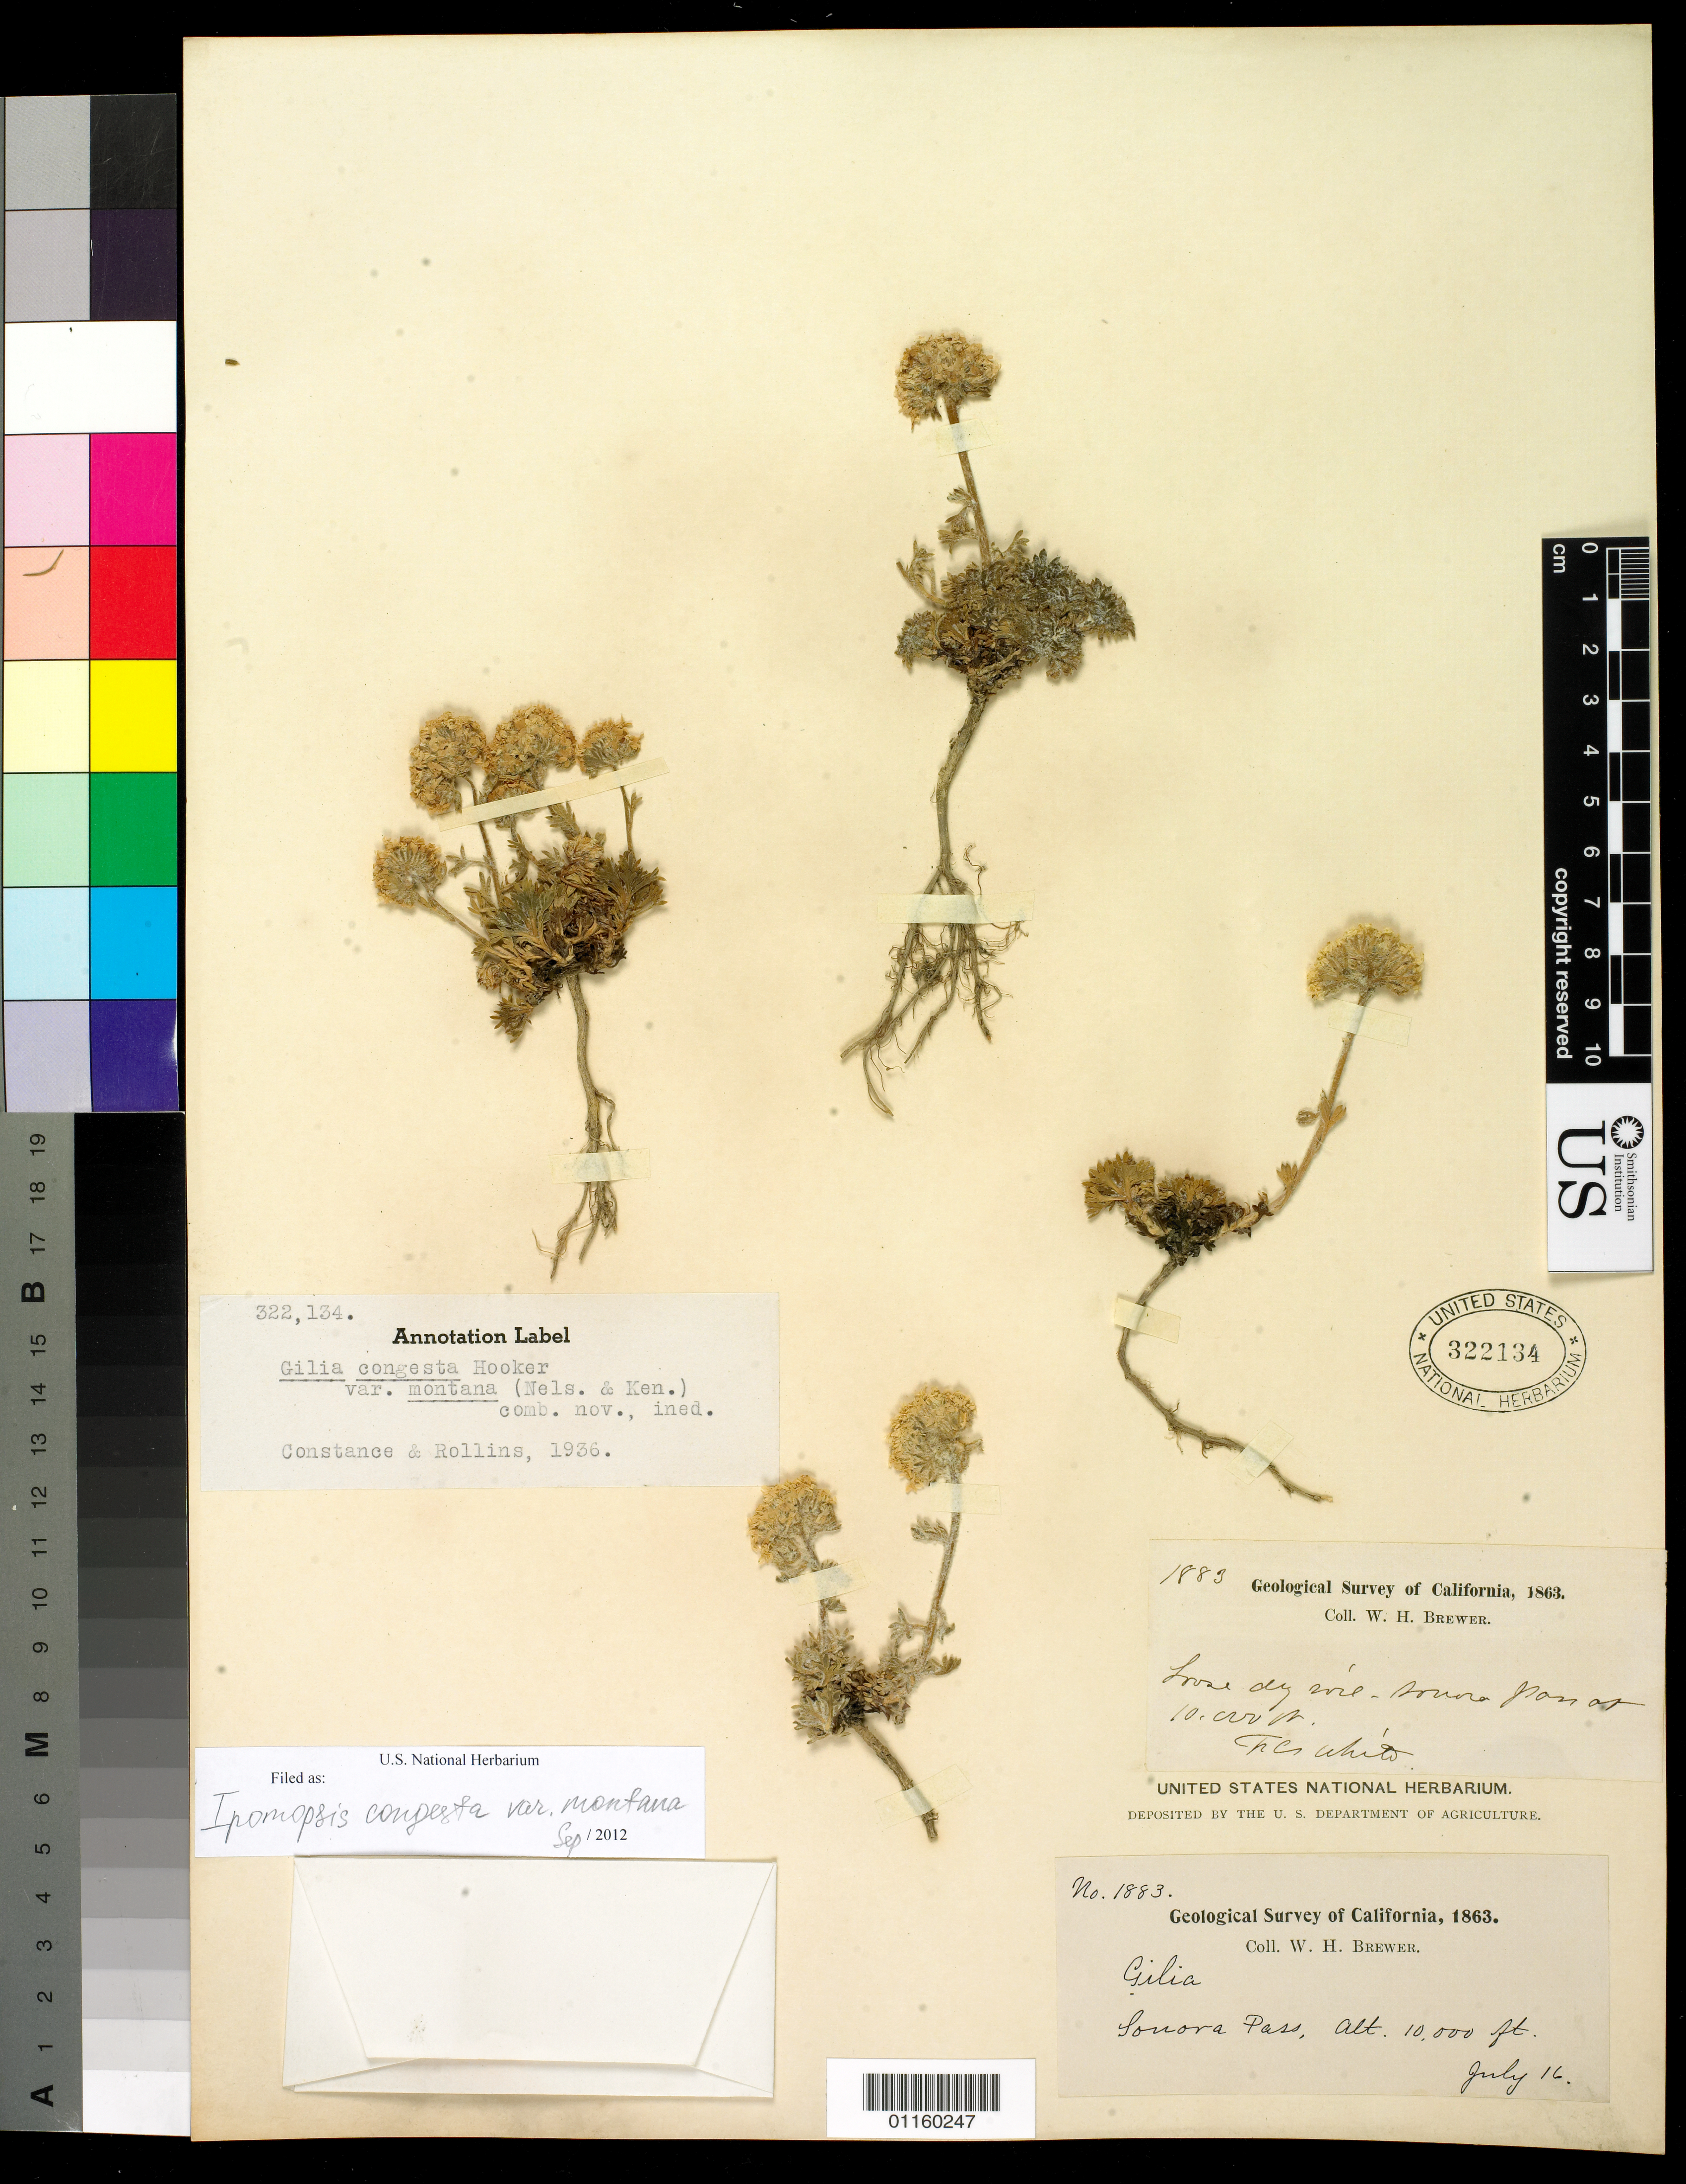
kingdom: Plantae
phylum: Tracheophyta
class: Magnoliopsida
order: Ericales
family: Polemoniaceae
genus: Ipomopsis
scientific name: Ipomopsis congesta var. montana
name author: (Constance & Rollins) Reveal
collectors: W. H. Brewer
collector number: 1883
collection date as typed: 16 Jul 1863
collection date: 1863-07-16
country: United States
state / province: California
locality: Sonora Pass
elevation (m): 3048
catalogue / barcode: US 322134